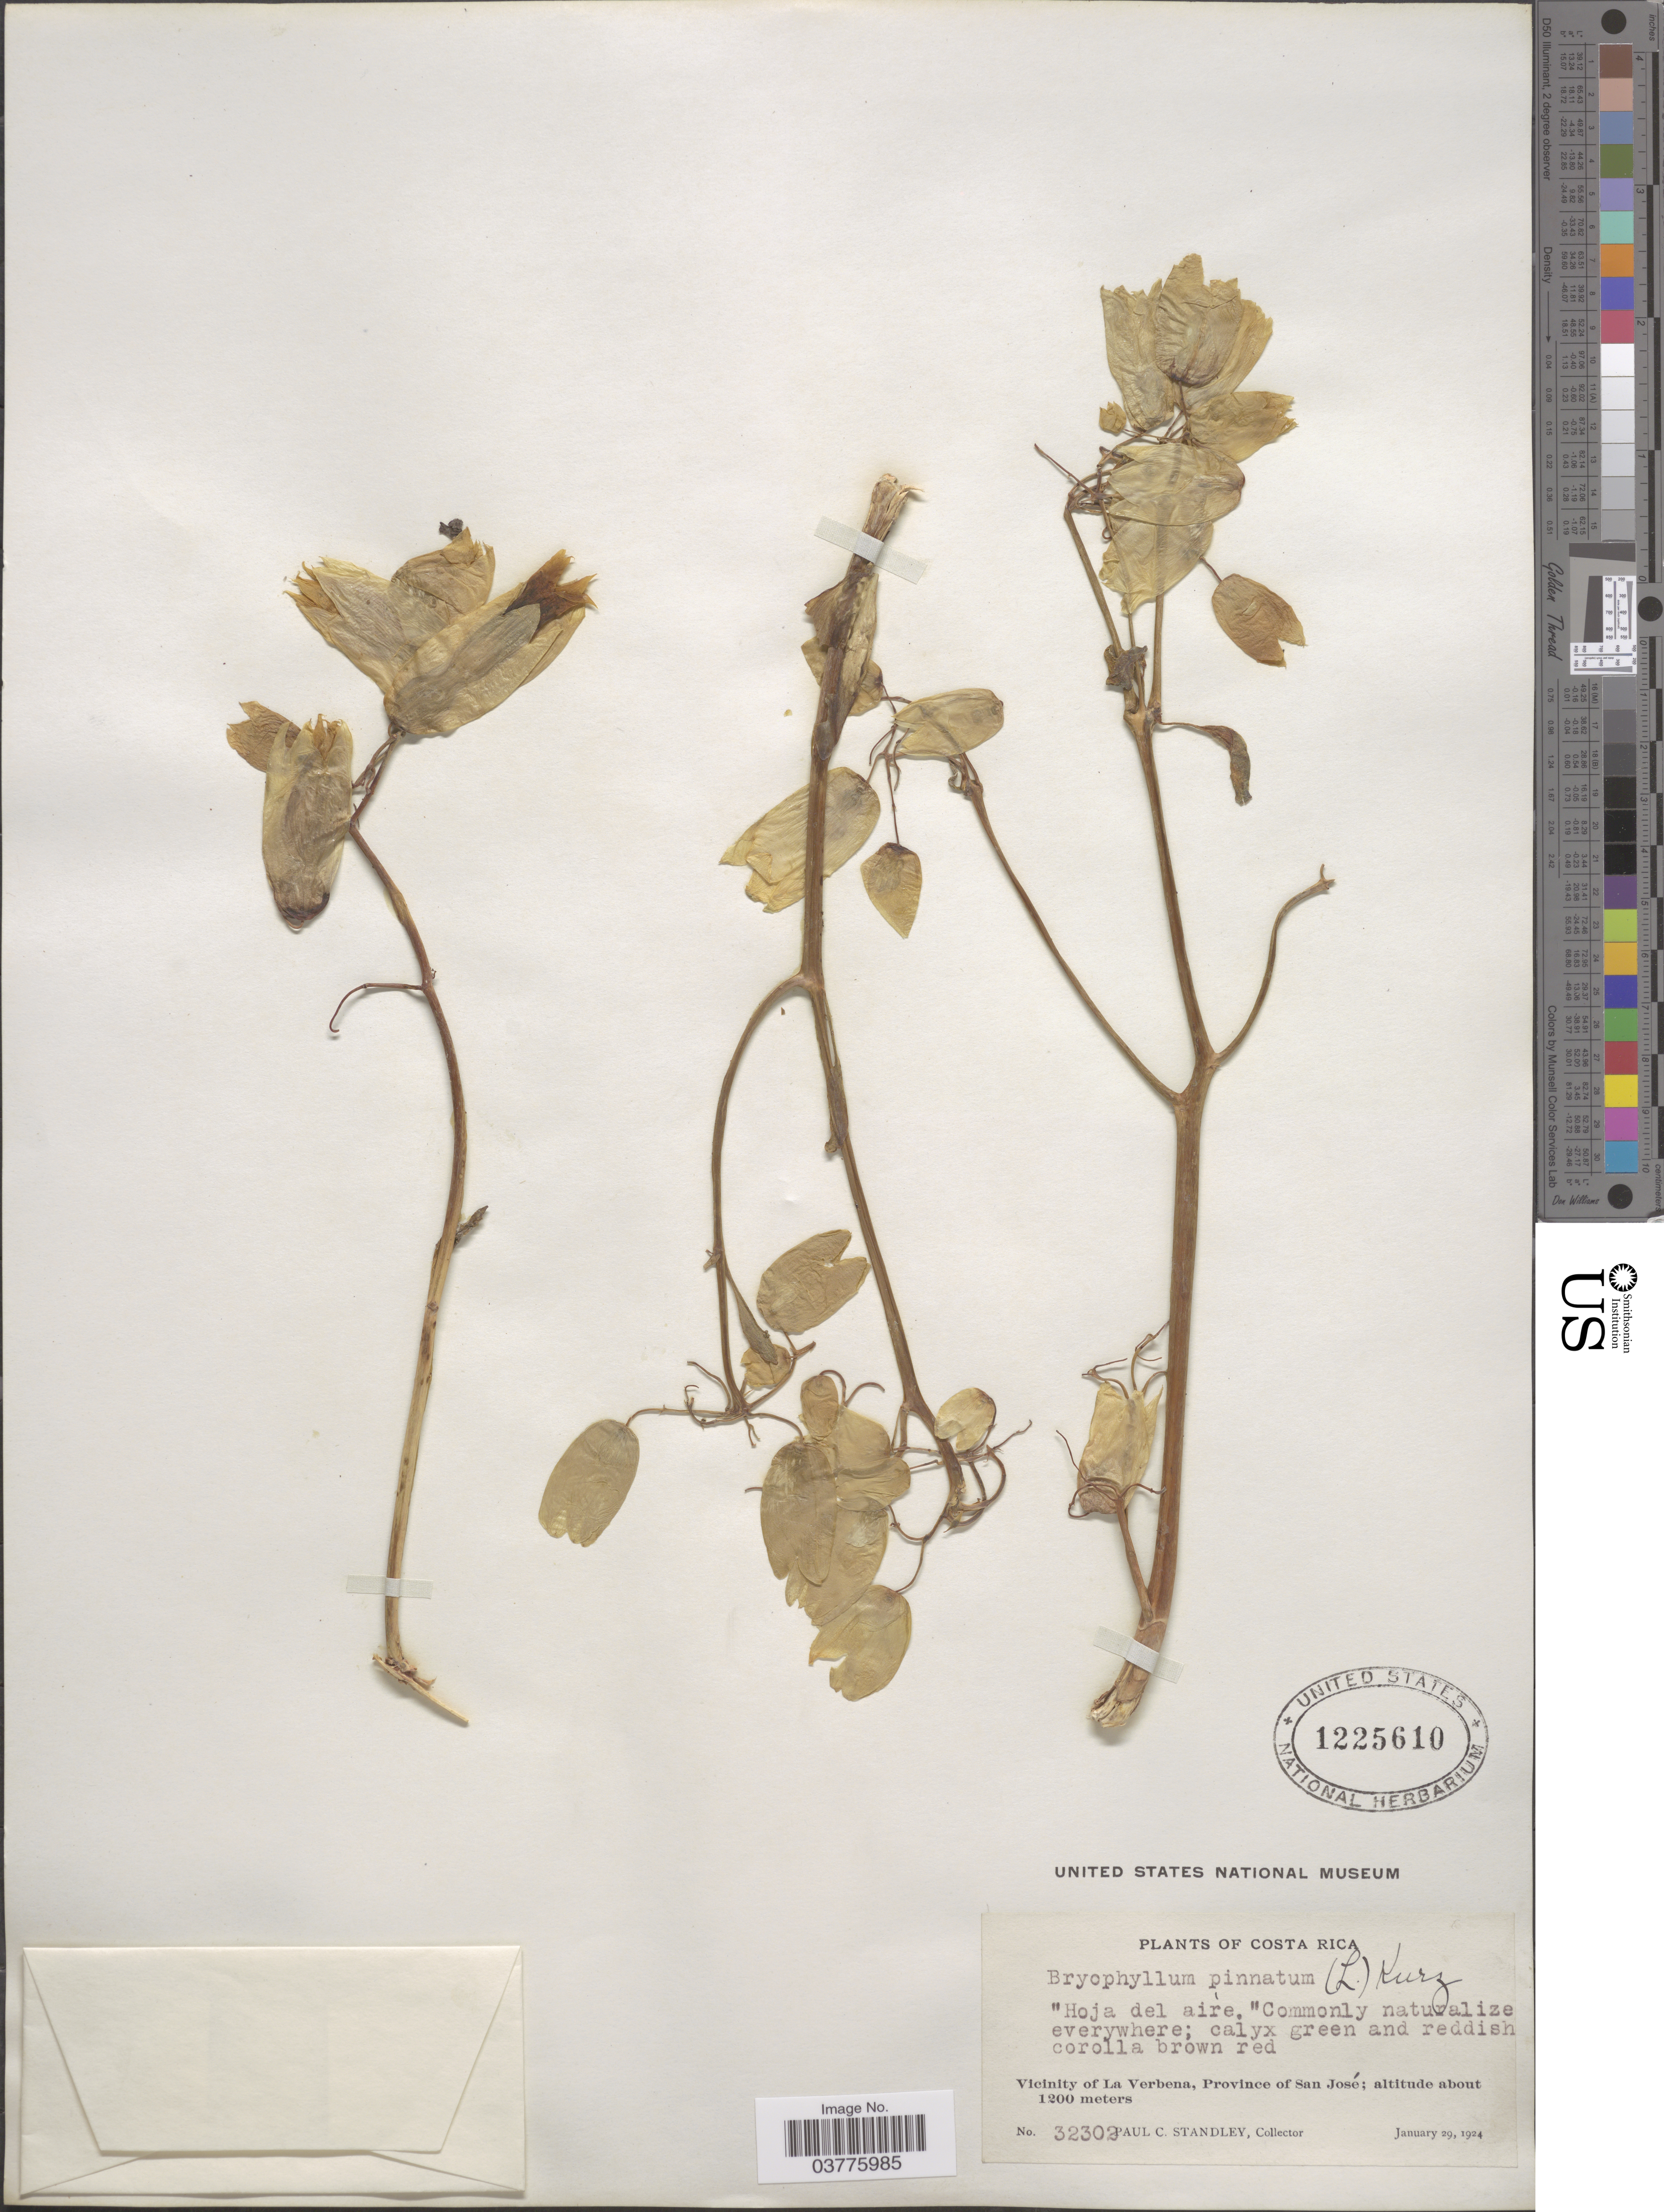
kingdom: Plantae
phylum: Tracheophyta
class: Magnoliopsida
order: Saxifragales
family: Crassulaceae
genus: Kalanchoe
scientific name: Kalanchoe pinnata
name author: (Lam.) Pers.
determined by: Strong, Mark T., (BOT), Smithsonian Institution - National Museum of Natural History (UNITED STATES)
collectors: P. C. Standley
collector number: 32302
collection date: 1924-01-29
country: Costa Rica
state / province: San José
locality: Vicinity of La Verbena.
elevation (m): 1200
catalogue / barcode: US 1225610